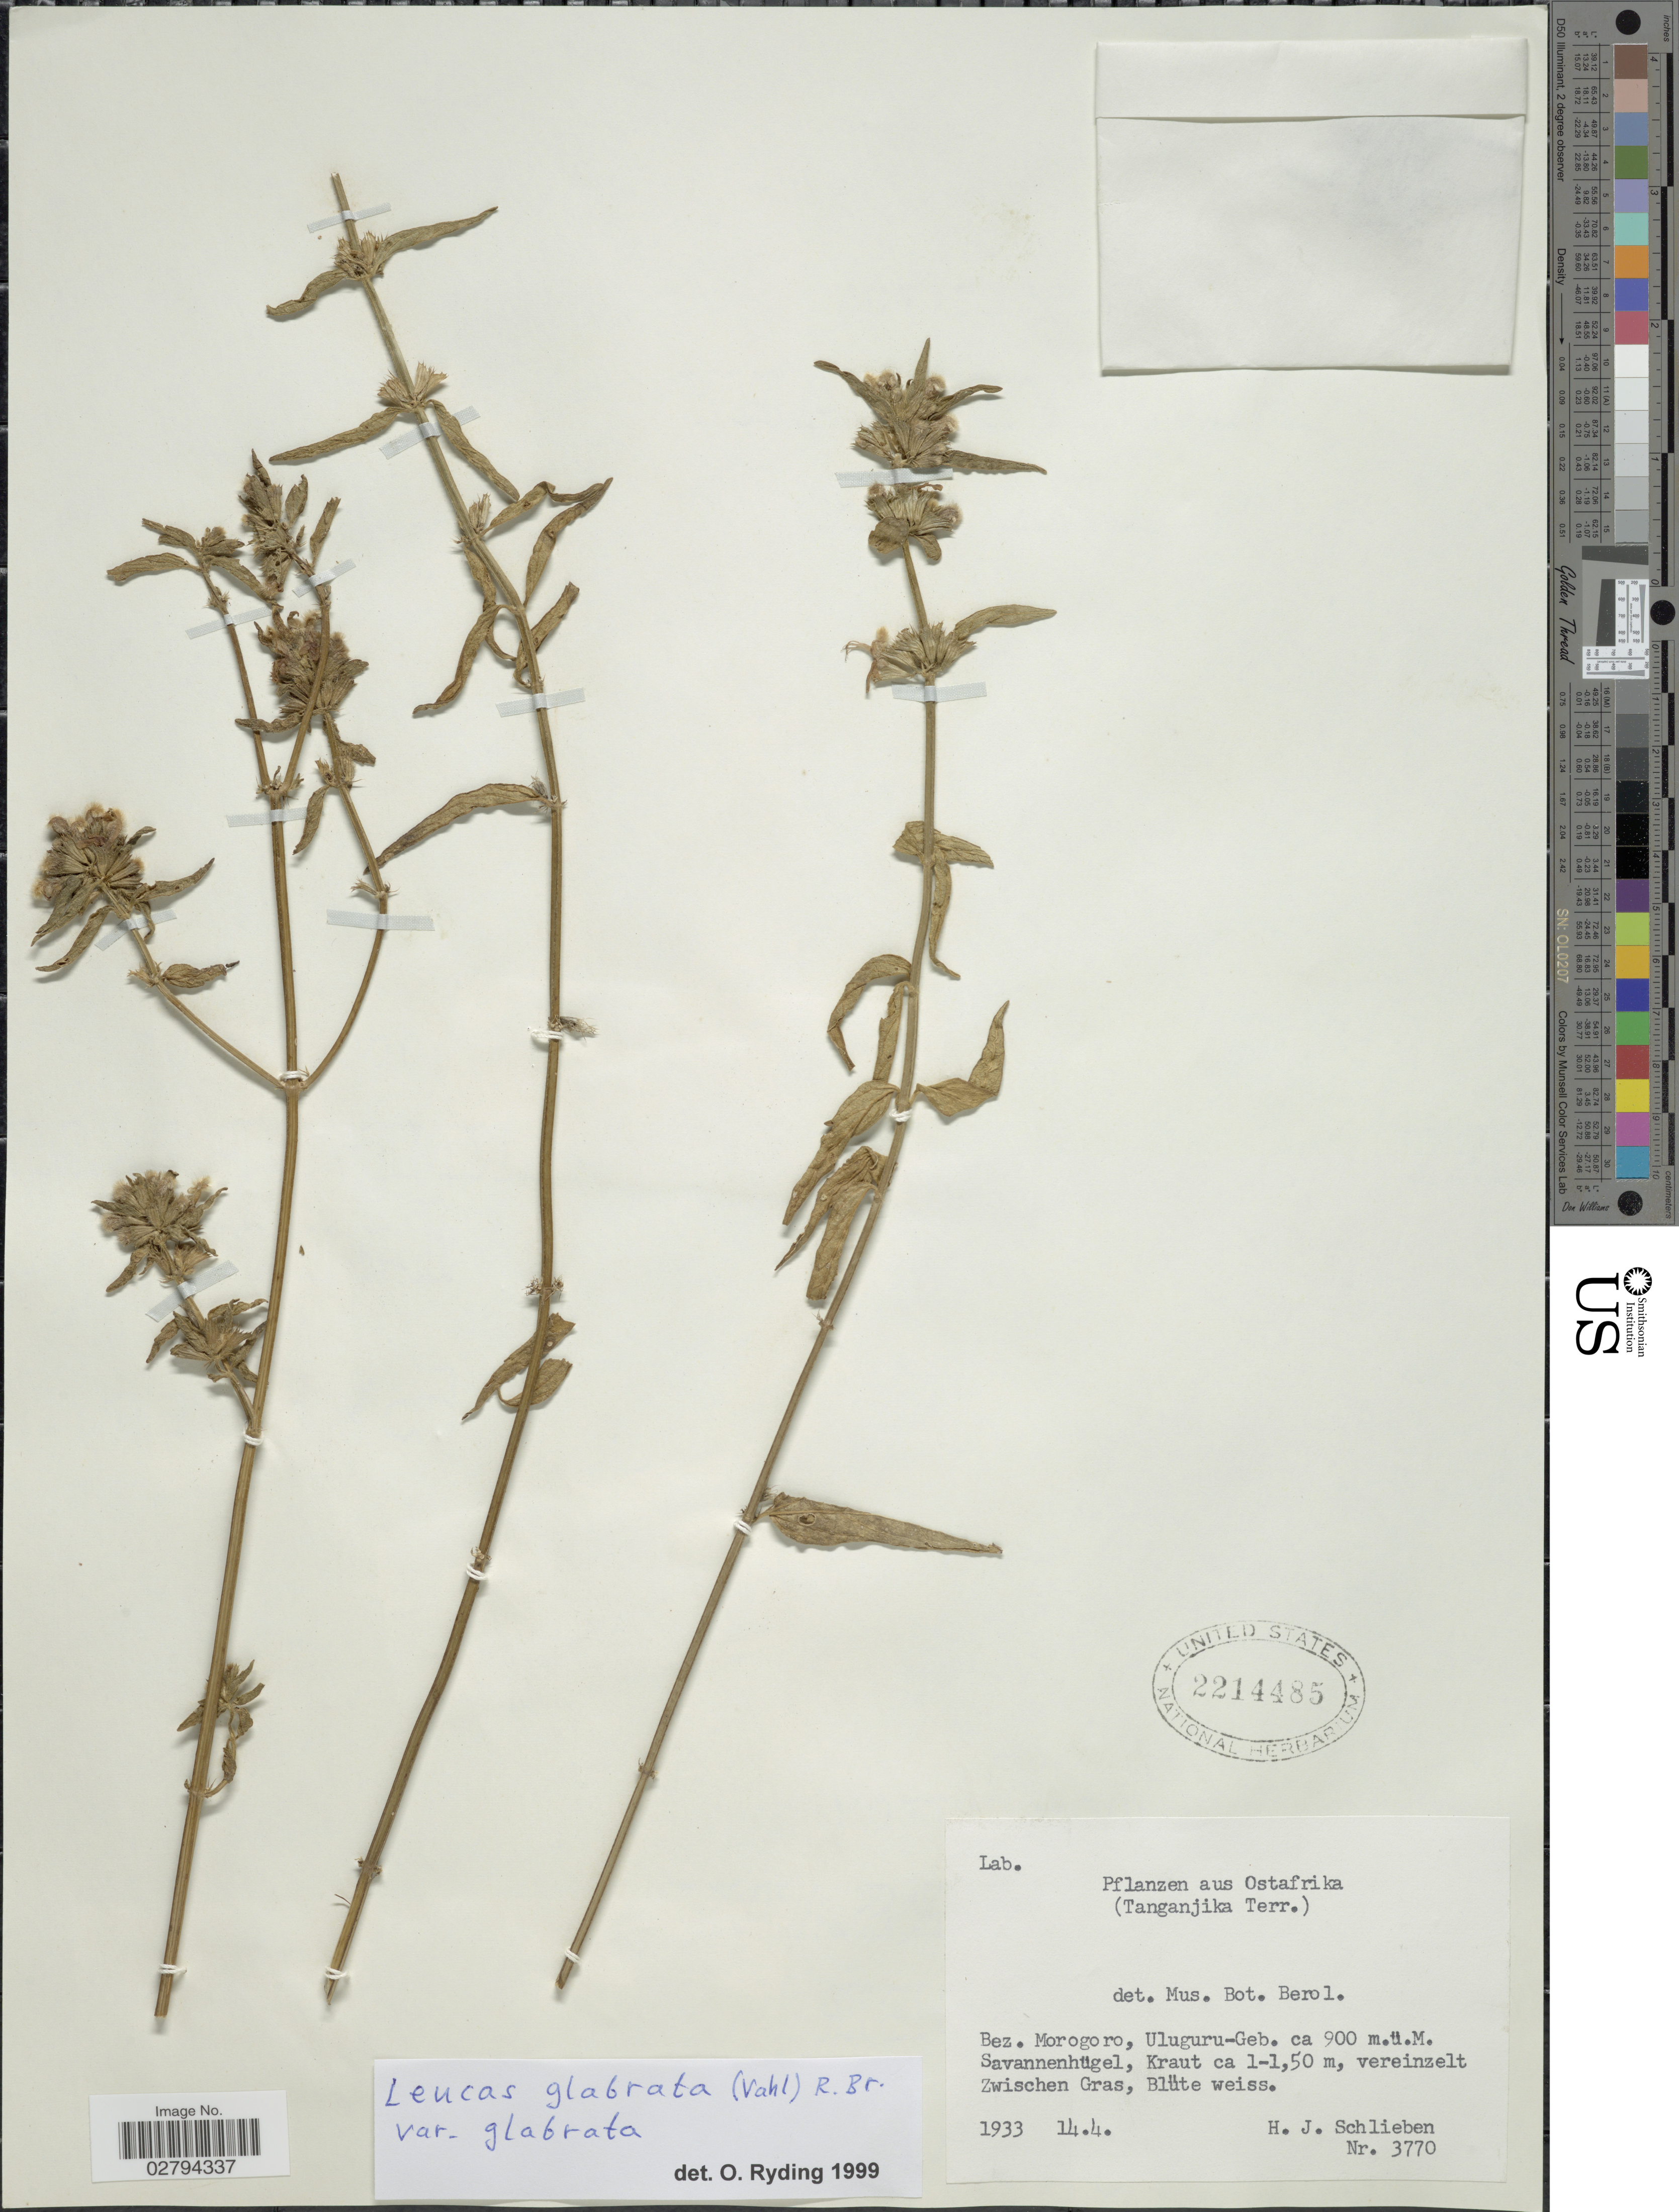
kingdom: Plantae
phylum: Tracheophyta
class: Magnoliopsida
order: Lamiales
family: Lamiaceae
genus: Leucas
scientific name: Leucas glabrata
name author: (Vahl) Sm.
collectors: H. J. Schlieben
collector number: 3770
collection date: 1933-04-14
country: Tanzania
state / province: Morogoro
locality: Ostafrika. (Tanganjika Terr.) Bez. Morogoro, Uluguru- Geb.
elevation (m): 900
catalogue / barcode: US 2214485